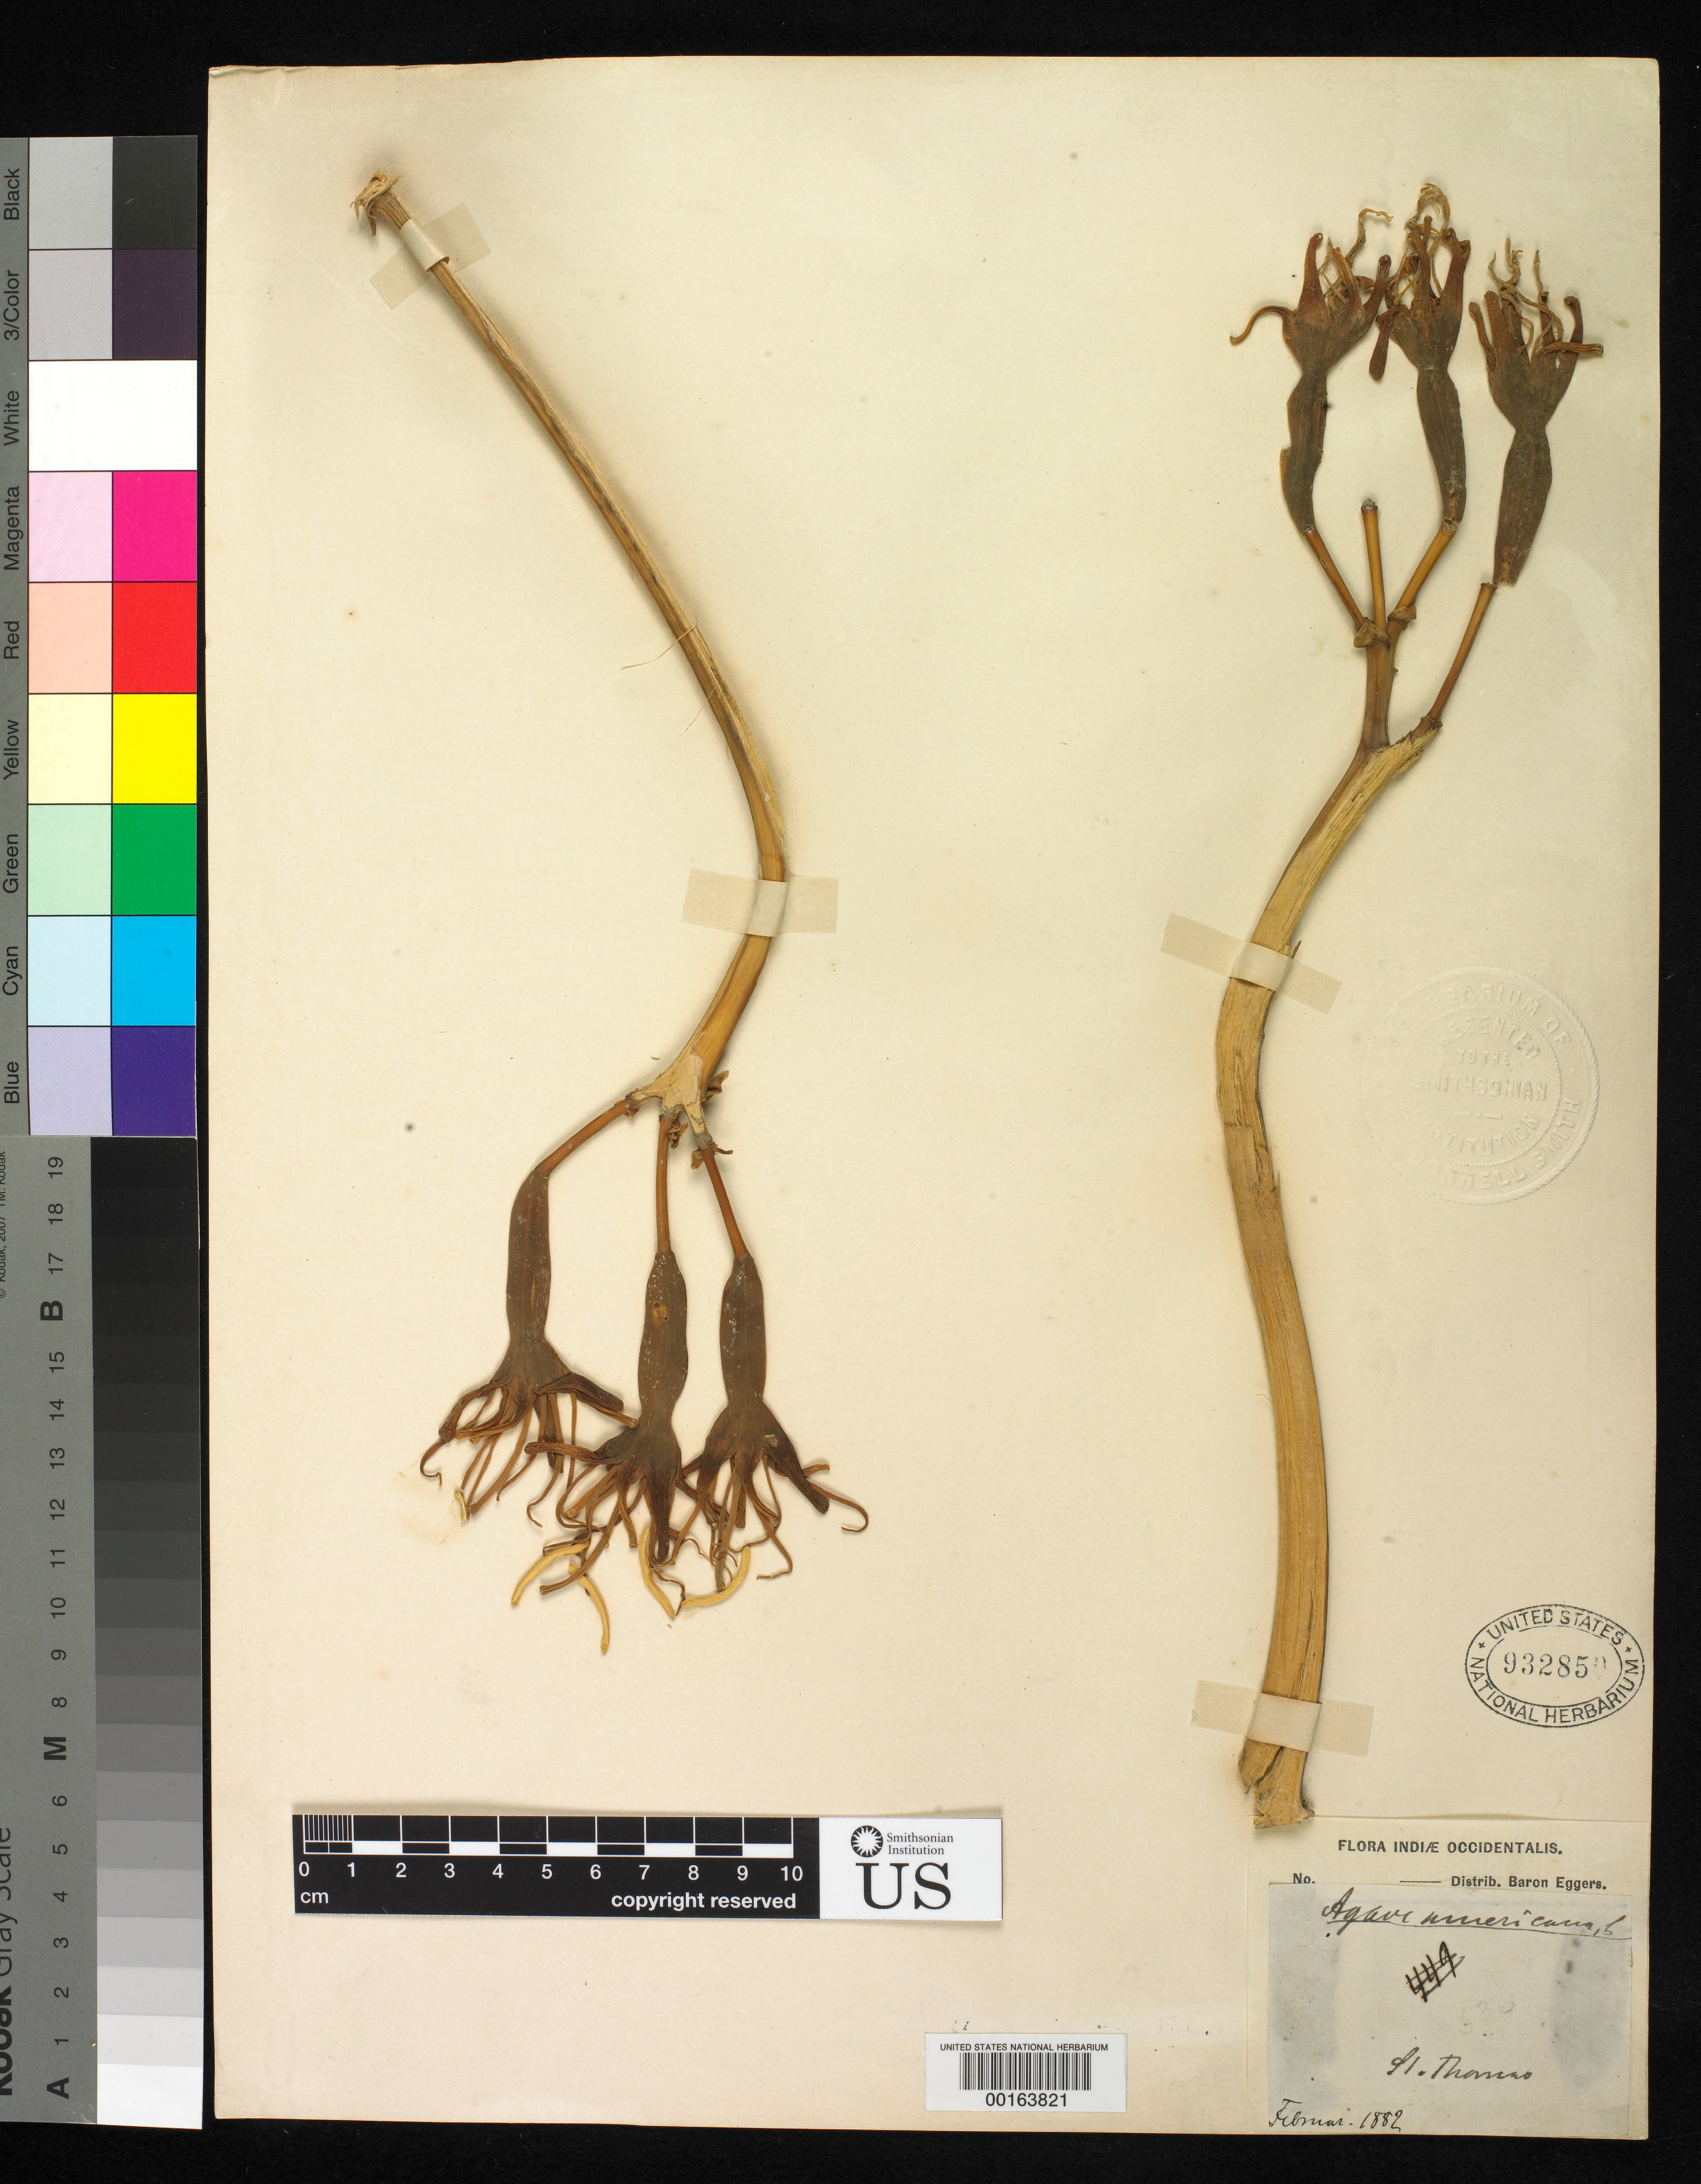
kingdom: Plantae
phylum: Tracheophyta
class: Liliopsida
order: Asparagales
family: Asparagaceae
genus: Agave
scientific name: Agave americana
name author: L.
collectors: H. F. A. von Eggers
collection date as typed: Feb 1882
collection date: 1882-02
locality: St. thomas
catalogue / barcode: US 932850